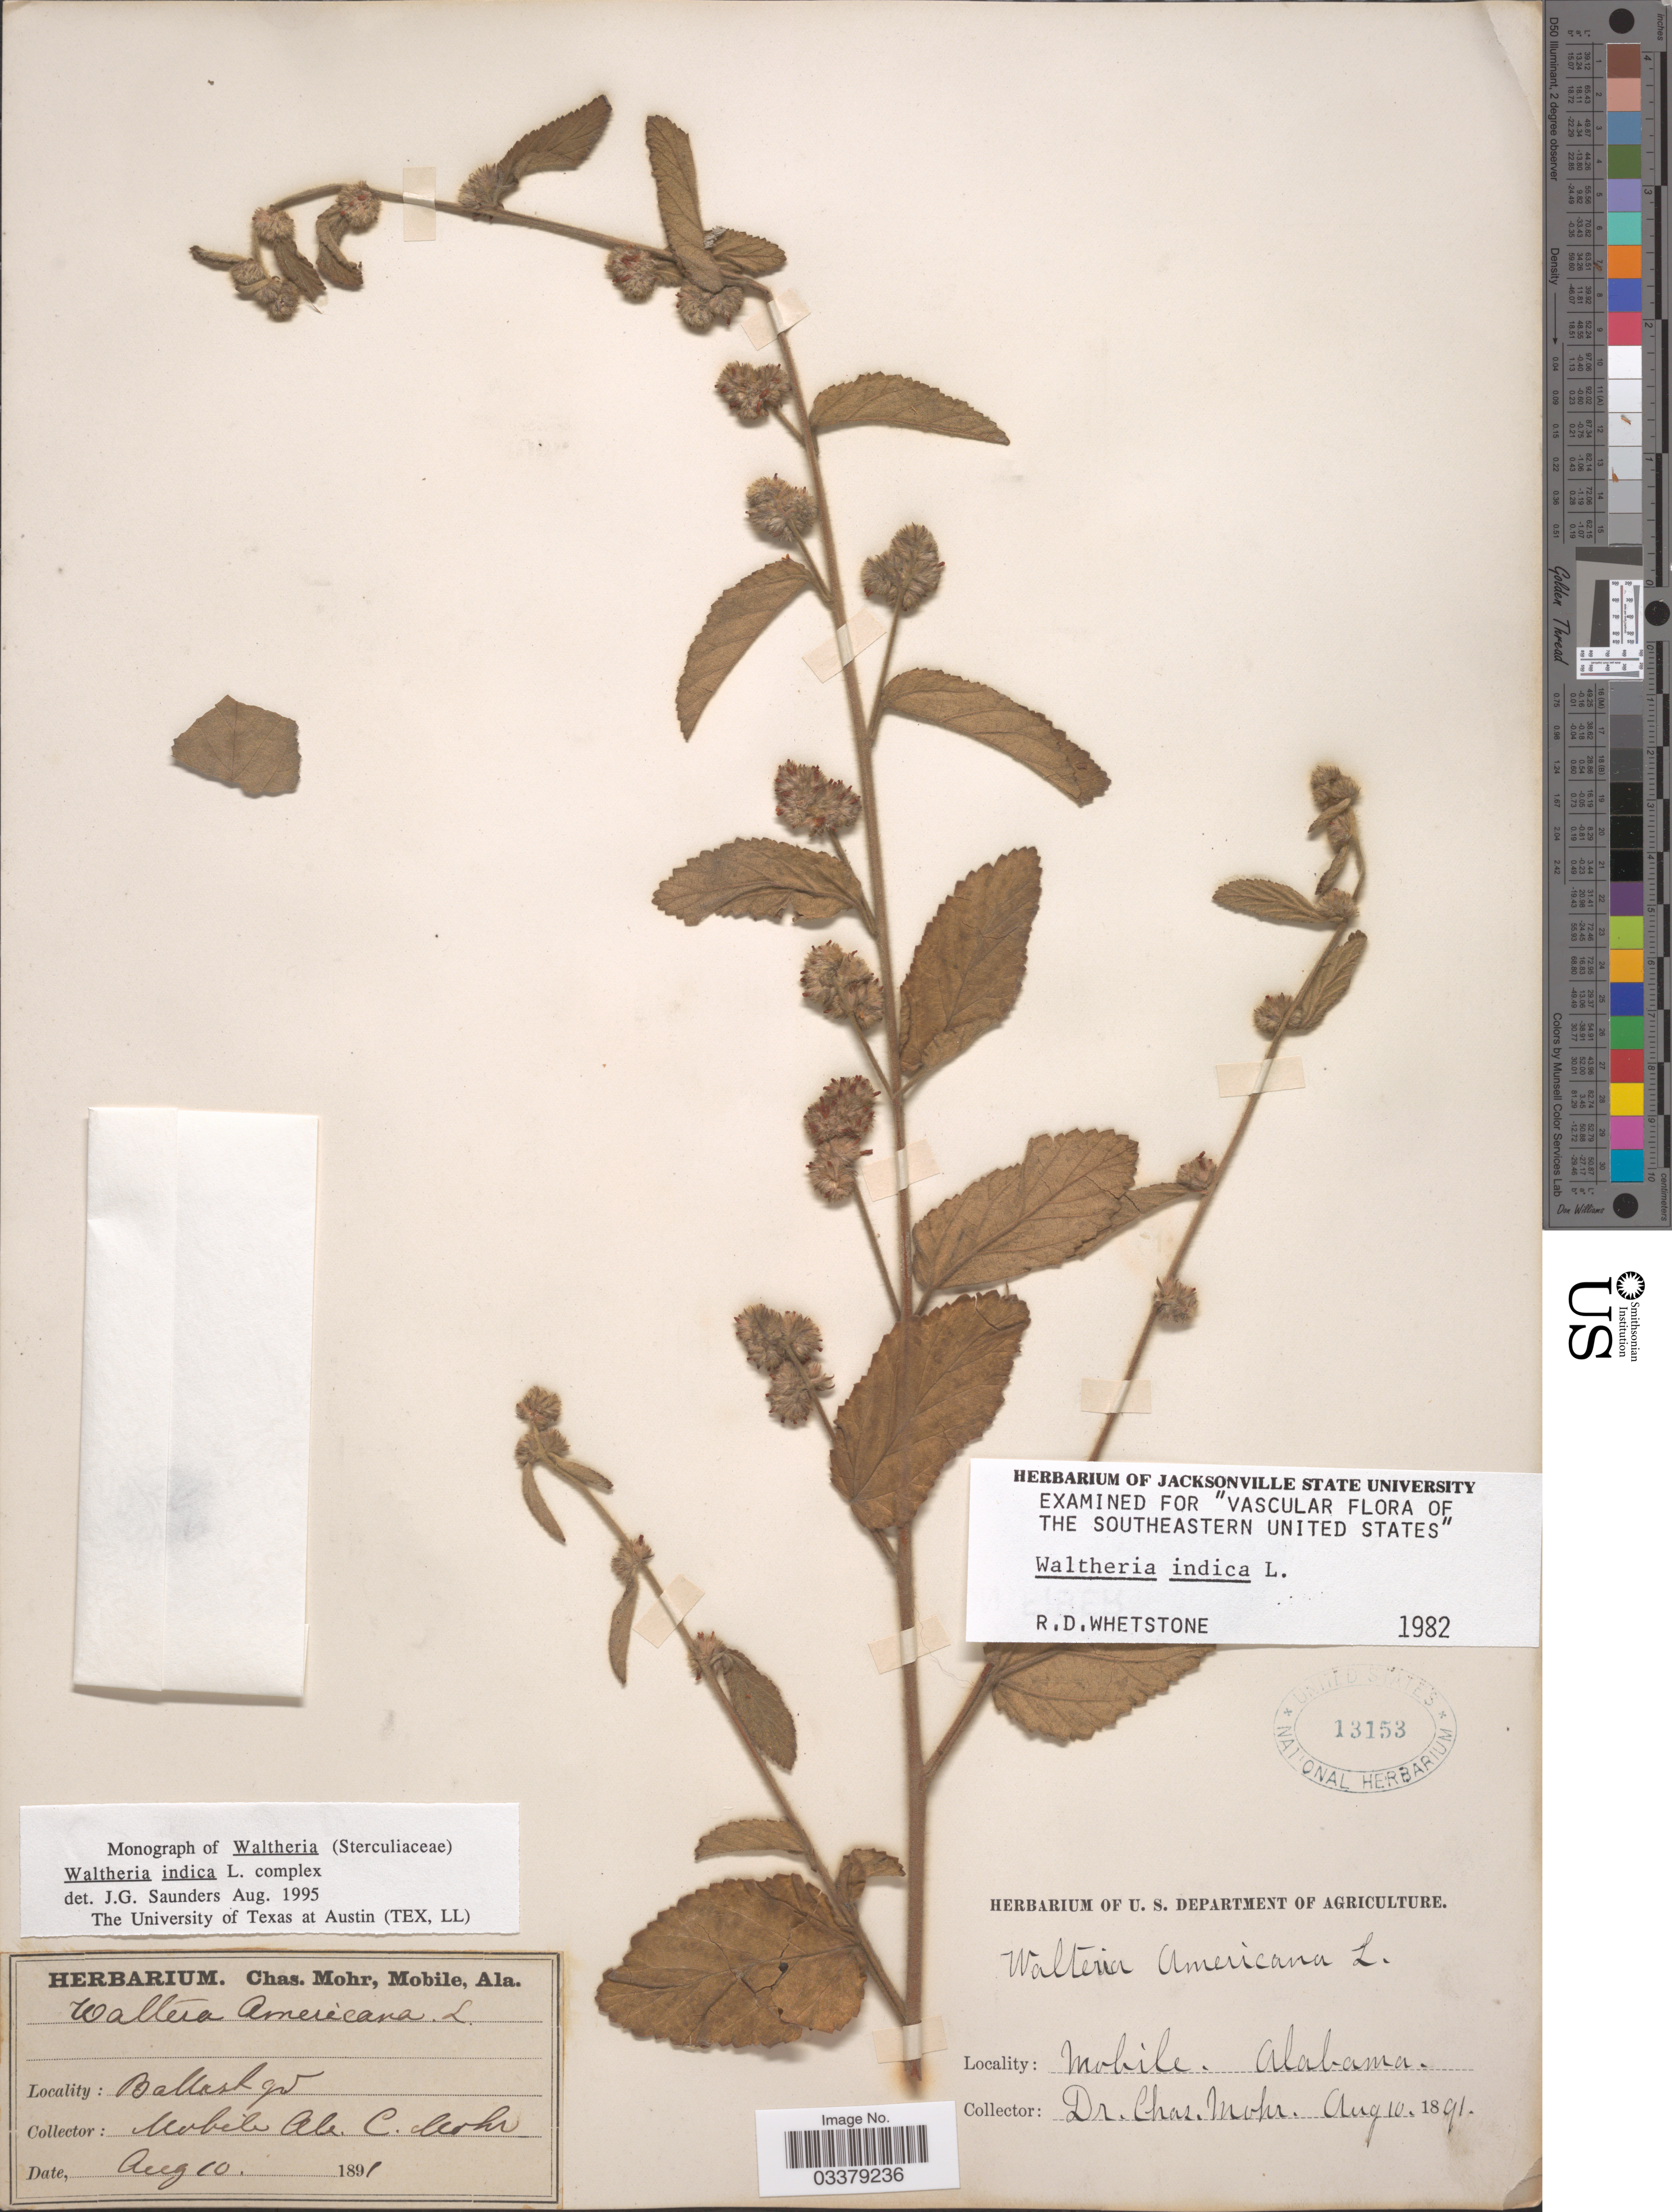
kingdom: Plantae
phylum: Tracheophyta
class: Magnoliopsida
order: Malvales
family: Malvaceae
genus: Waltheria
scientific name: Waltheria indica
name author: L.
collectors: Mohr, C. T. (herbarium)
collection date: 1891-08-10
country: United States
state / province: Alabama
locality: Mobile. Ballast gr.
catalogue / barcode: US 13153